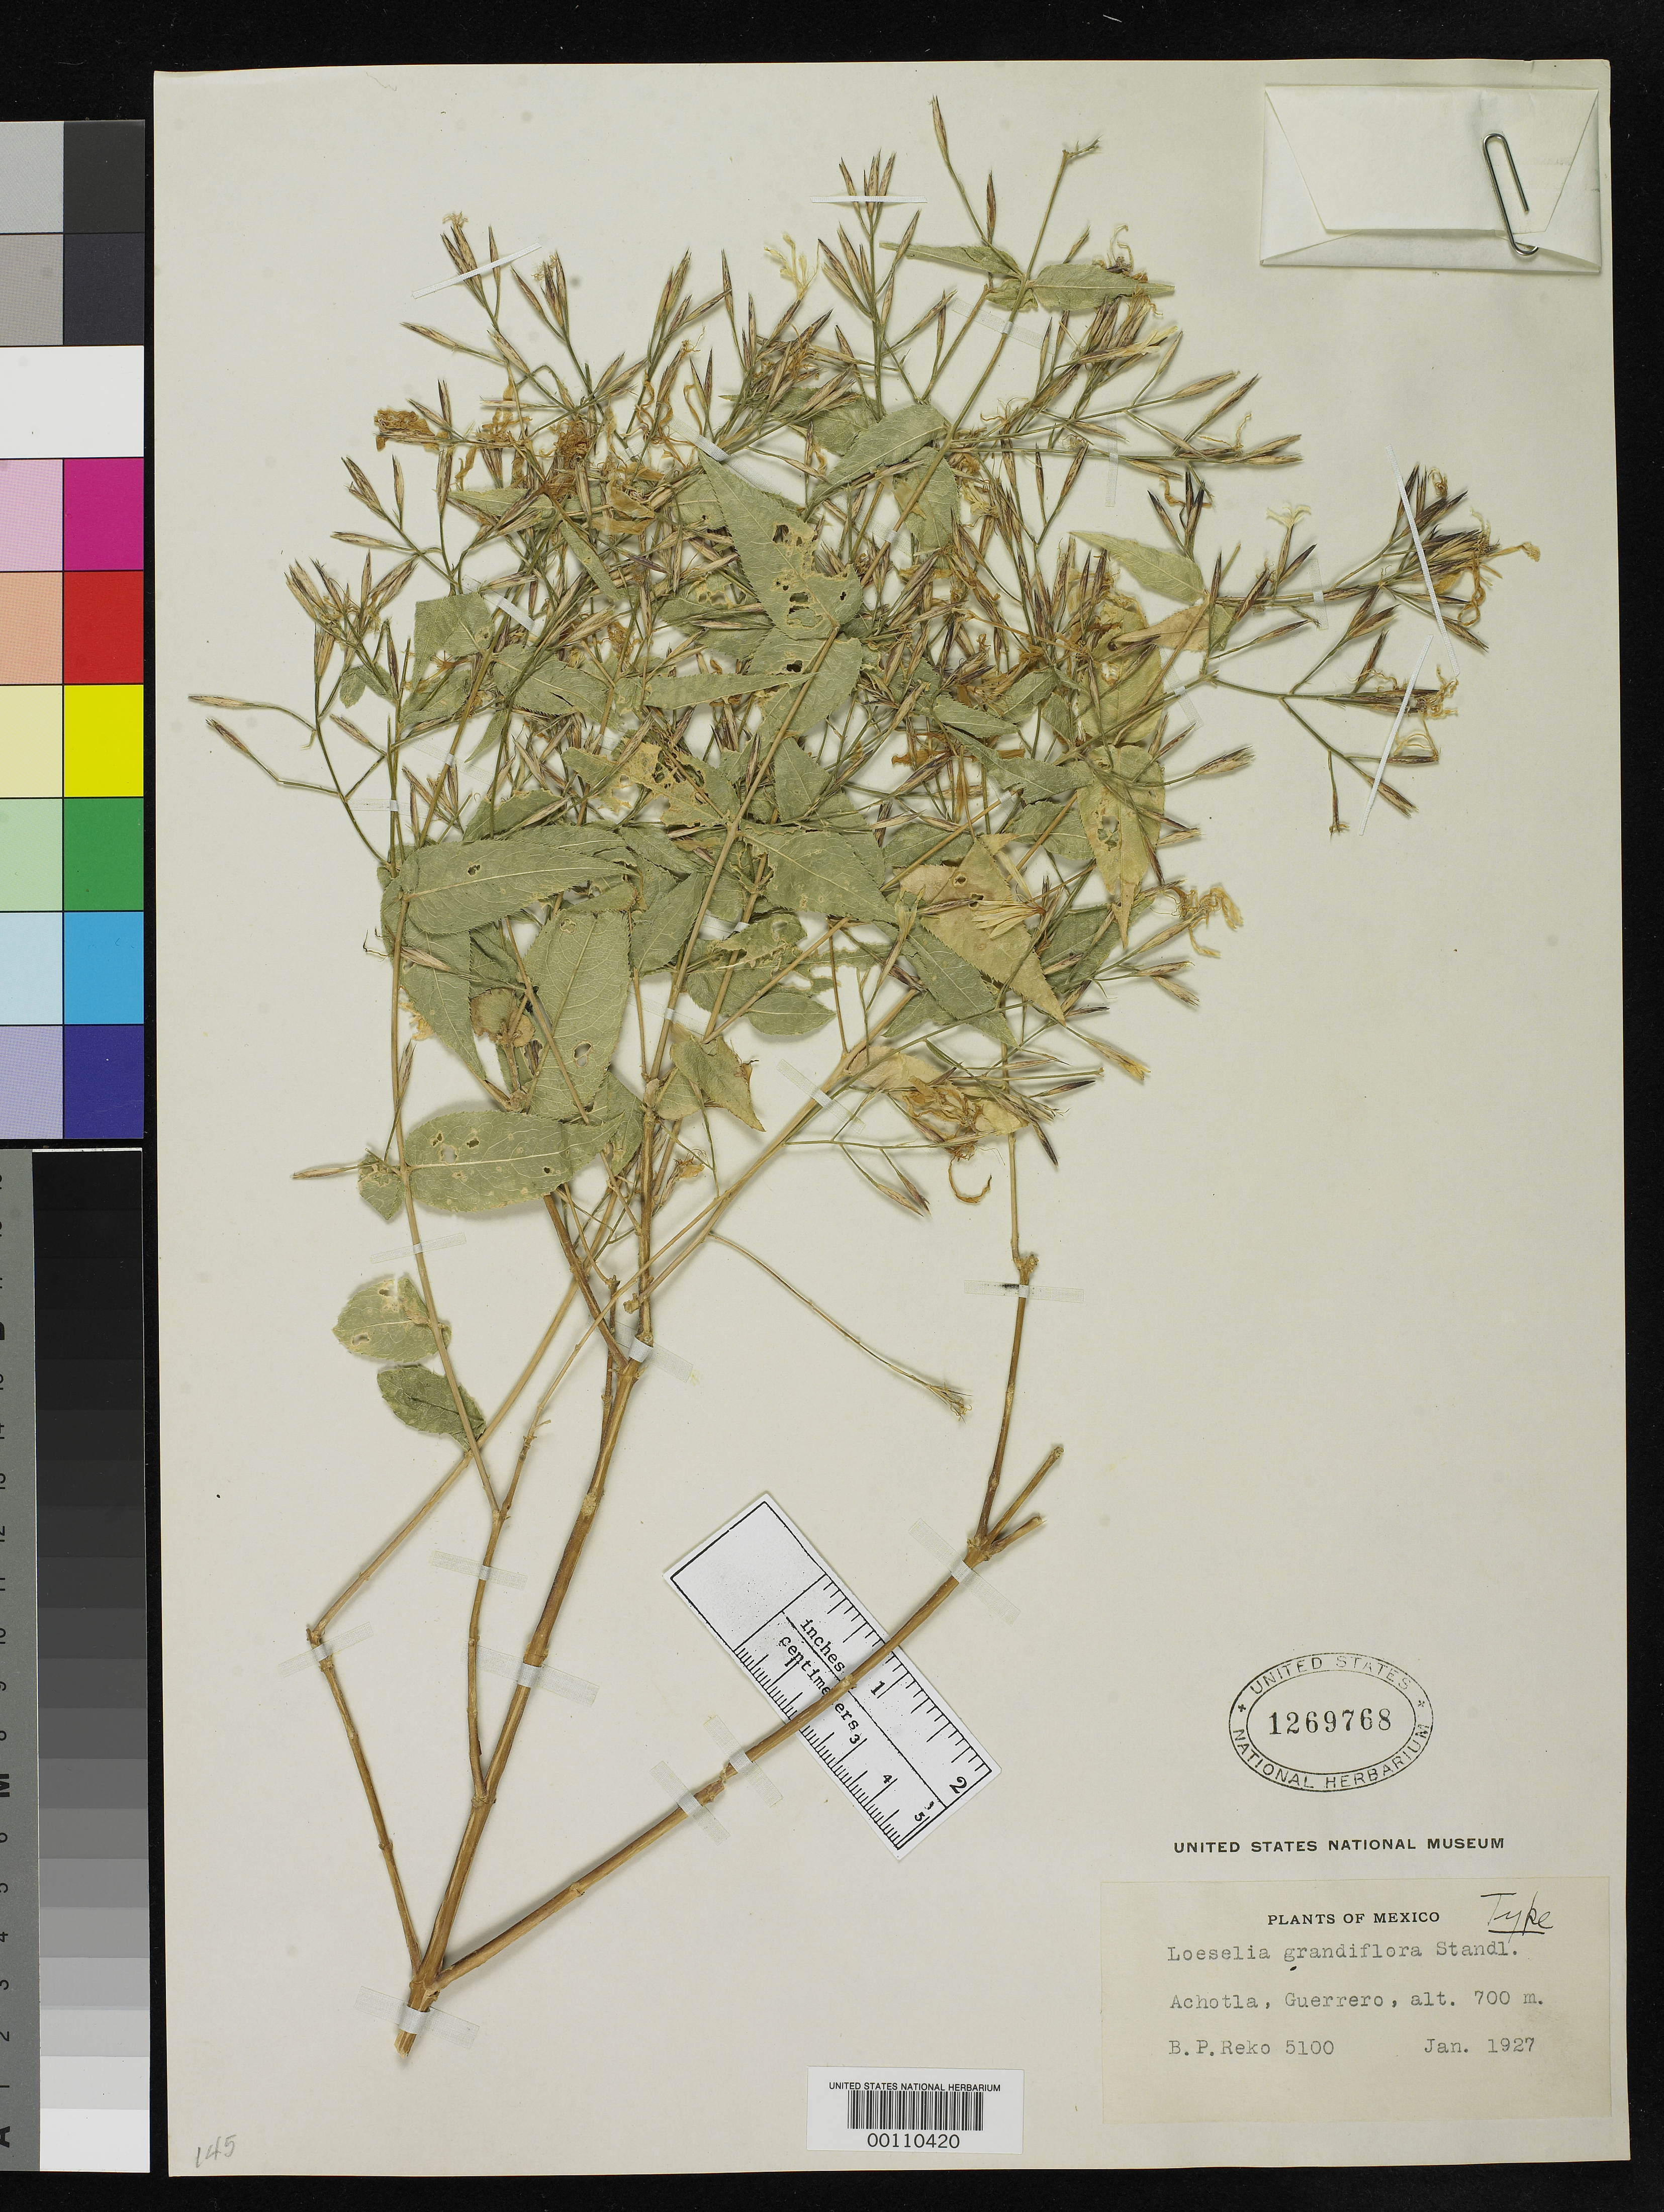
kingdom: Plantae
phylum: Tracheophyta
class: Magnoliopsida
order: Ericales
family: Polemoniaceae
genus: Loeselia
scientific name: Loeselia grandiflora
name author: Standl.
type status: Holotype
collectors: B. P. Reko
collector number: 5100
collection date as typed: Jan 1927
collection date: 1927-01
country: Mexico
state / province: Guerrero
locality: Achotla.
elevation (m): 700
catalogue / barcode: US 1269768